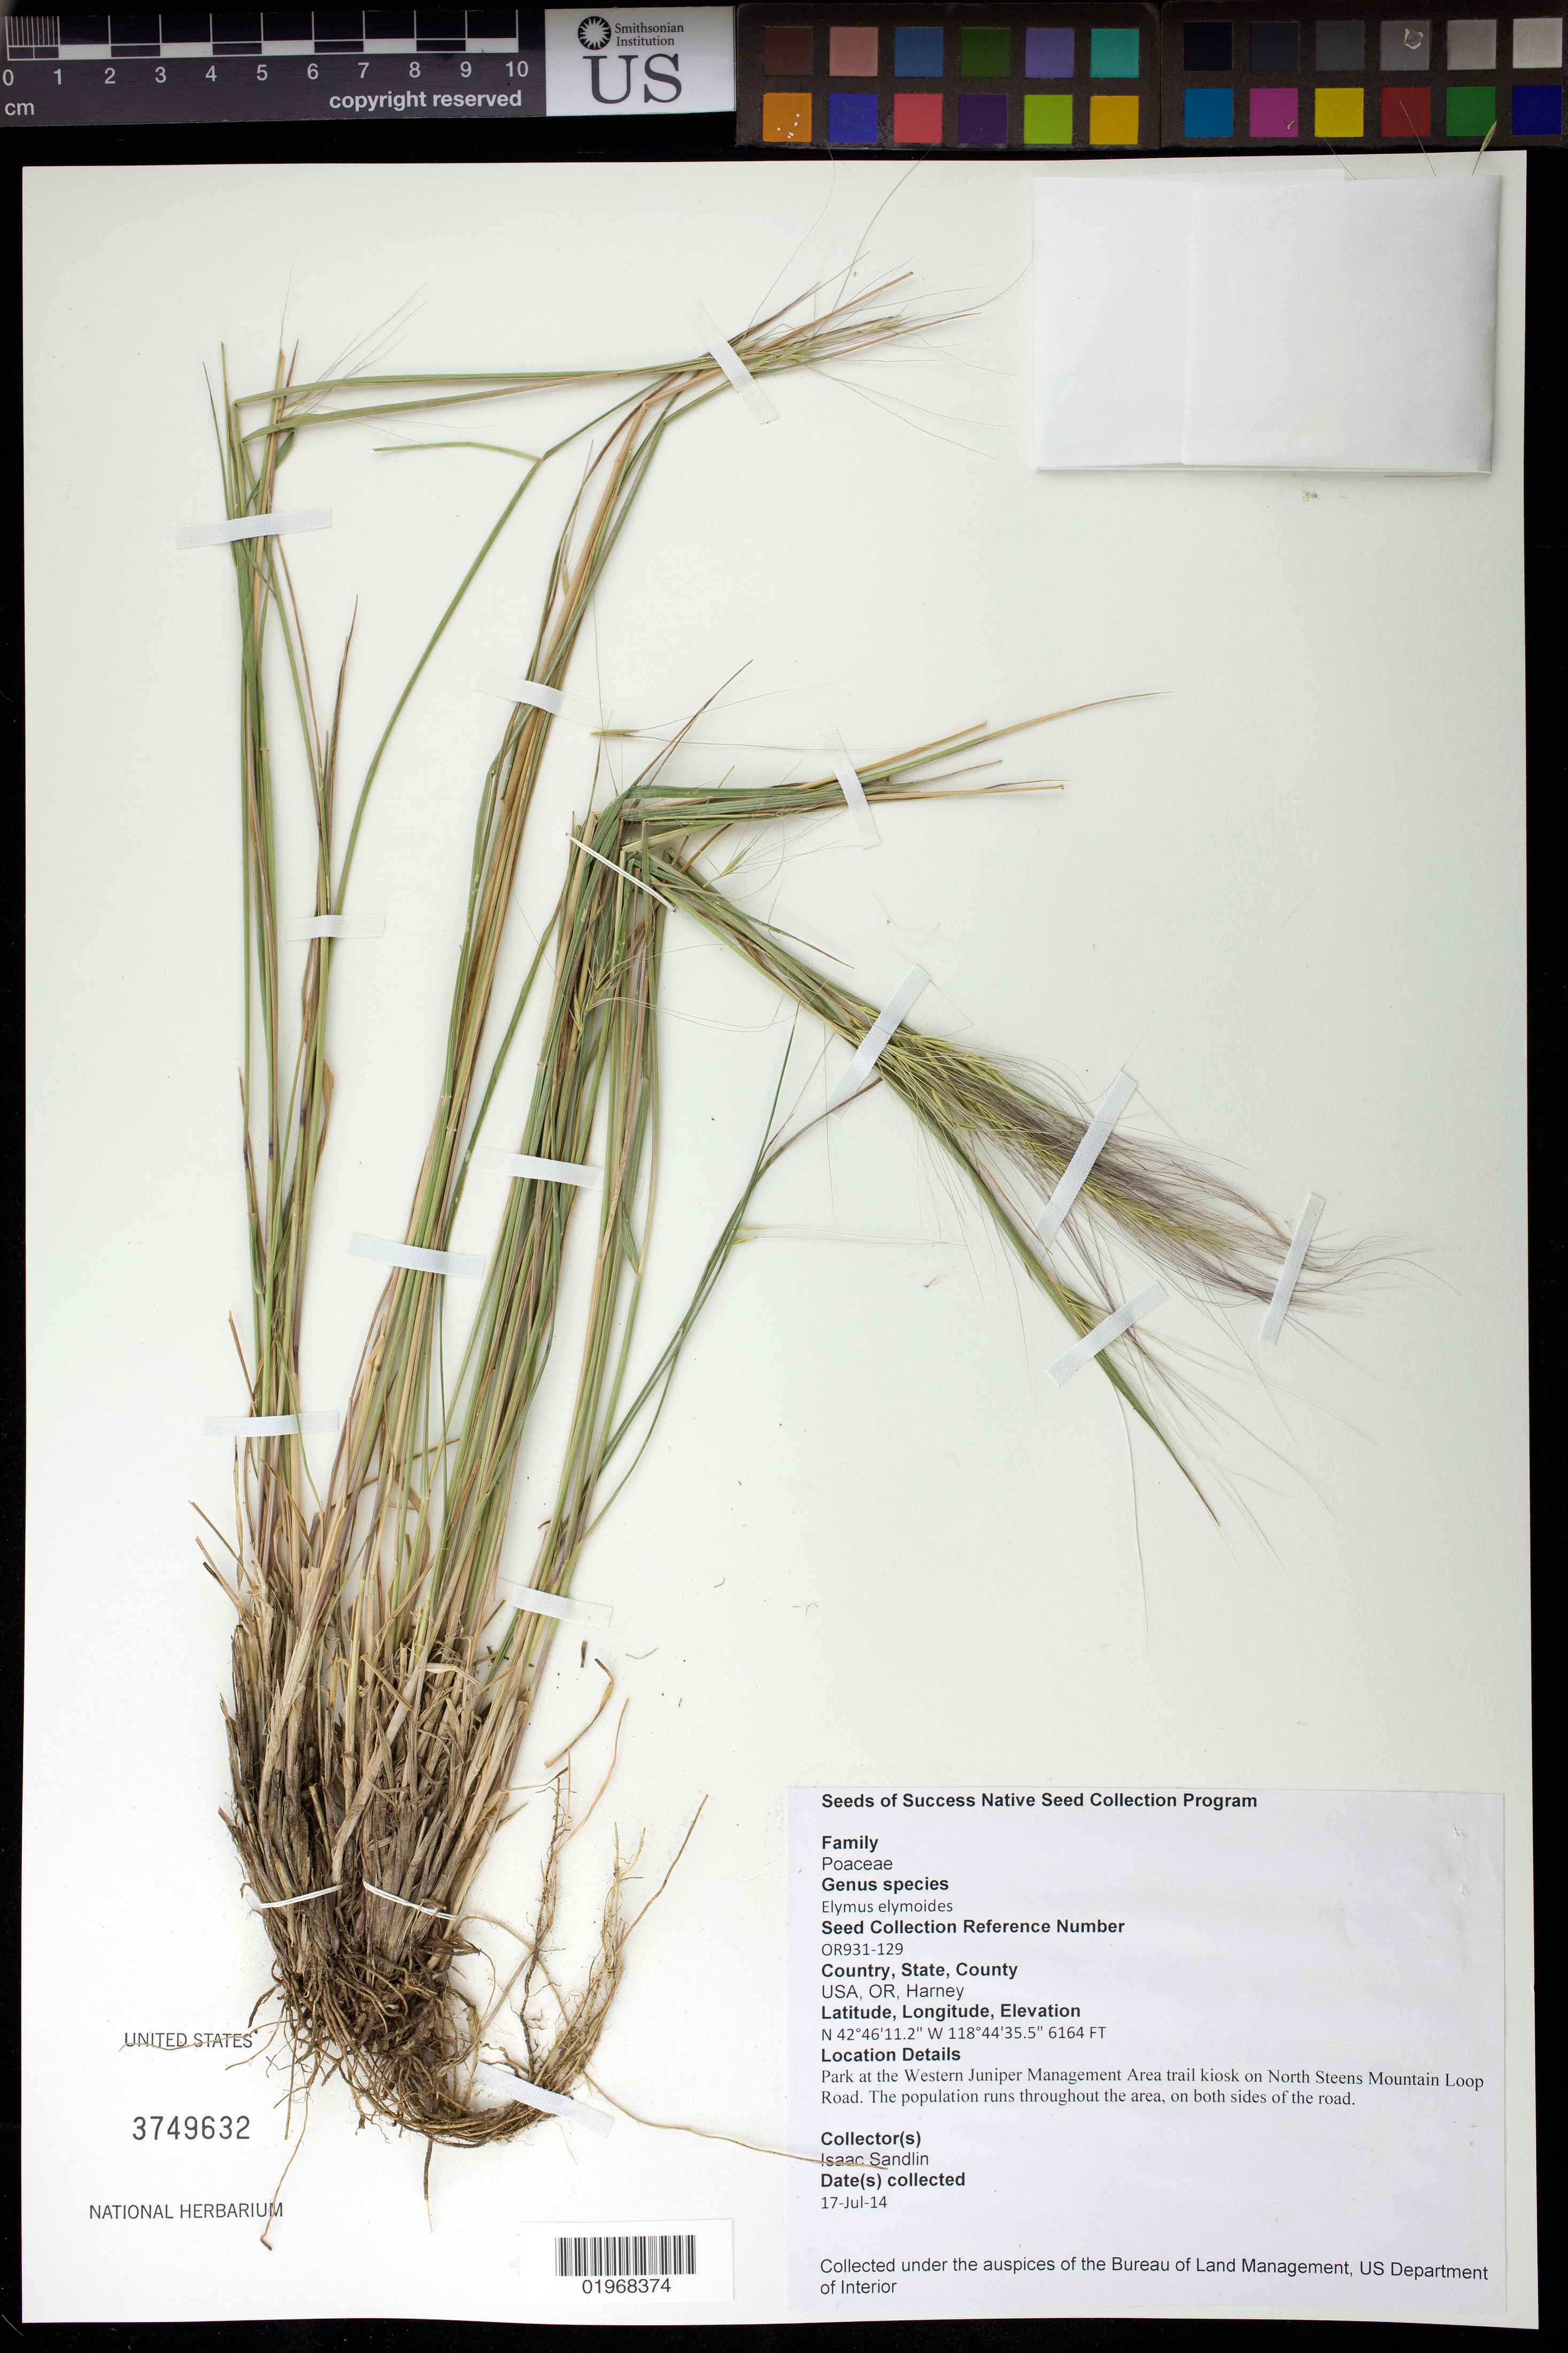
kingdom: Plantae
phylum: Tracheophyta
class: Liliopsida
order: Poales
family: Poaceae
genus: Elymus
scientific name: Elymus elymoides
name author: (Raf.) Swezey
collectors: I. Sandlin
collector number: OR931-129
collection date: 2014-07-17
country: United States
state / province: Oregon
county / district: Harney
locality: Steens Mountain Cooperative Management and Protection Area, at Western Juniper Management Area trail kiosk on North Steens Mountain Loop Road.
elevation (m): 1879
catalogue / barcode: US 3749632